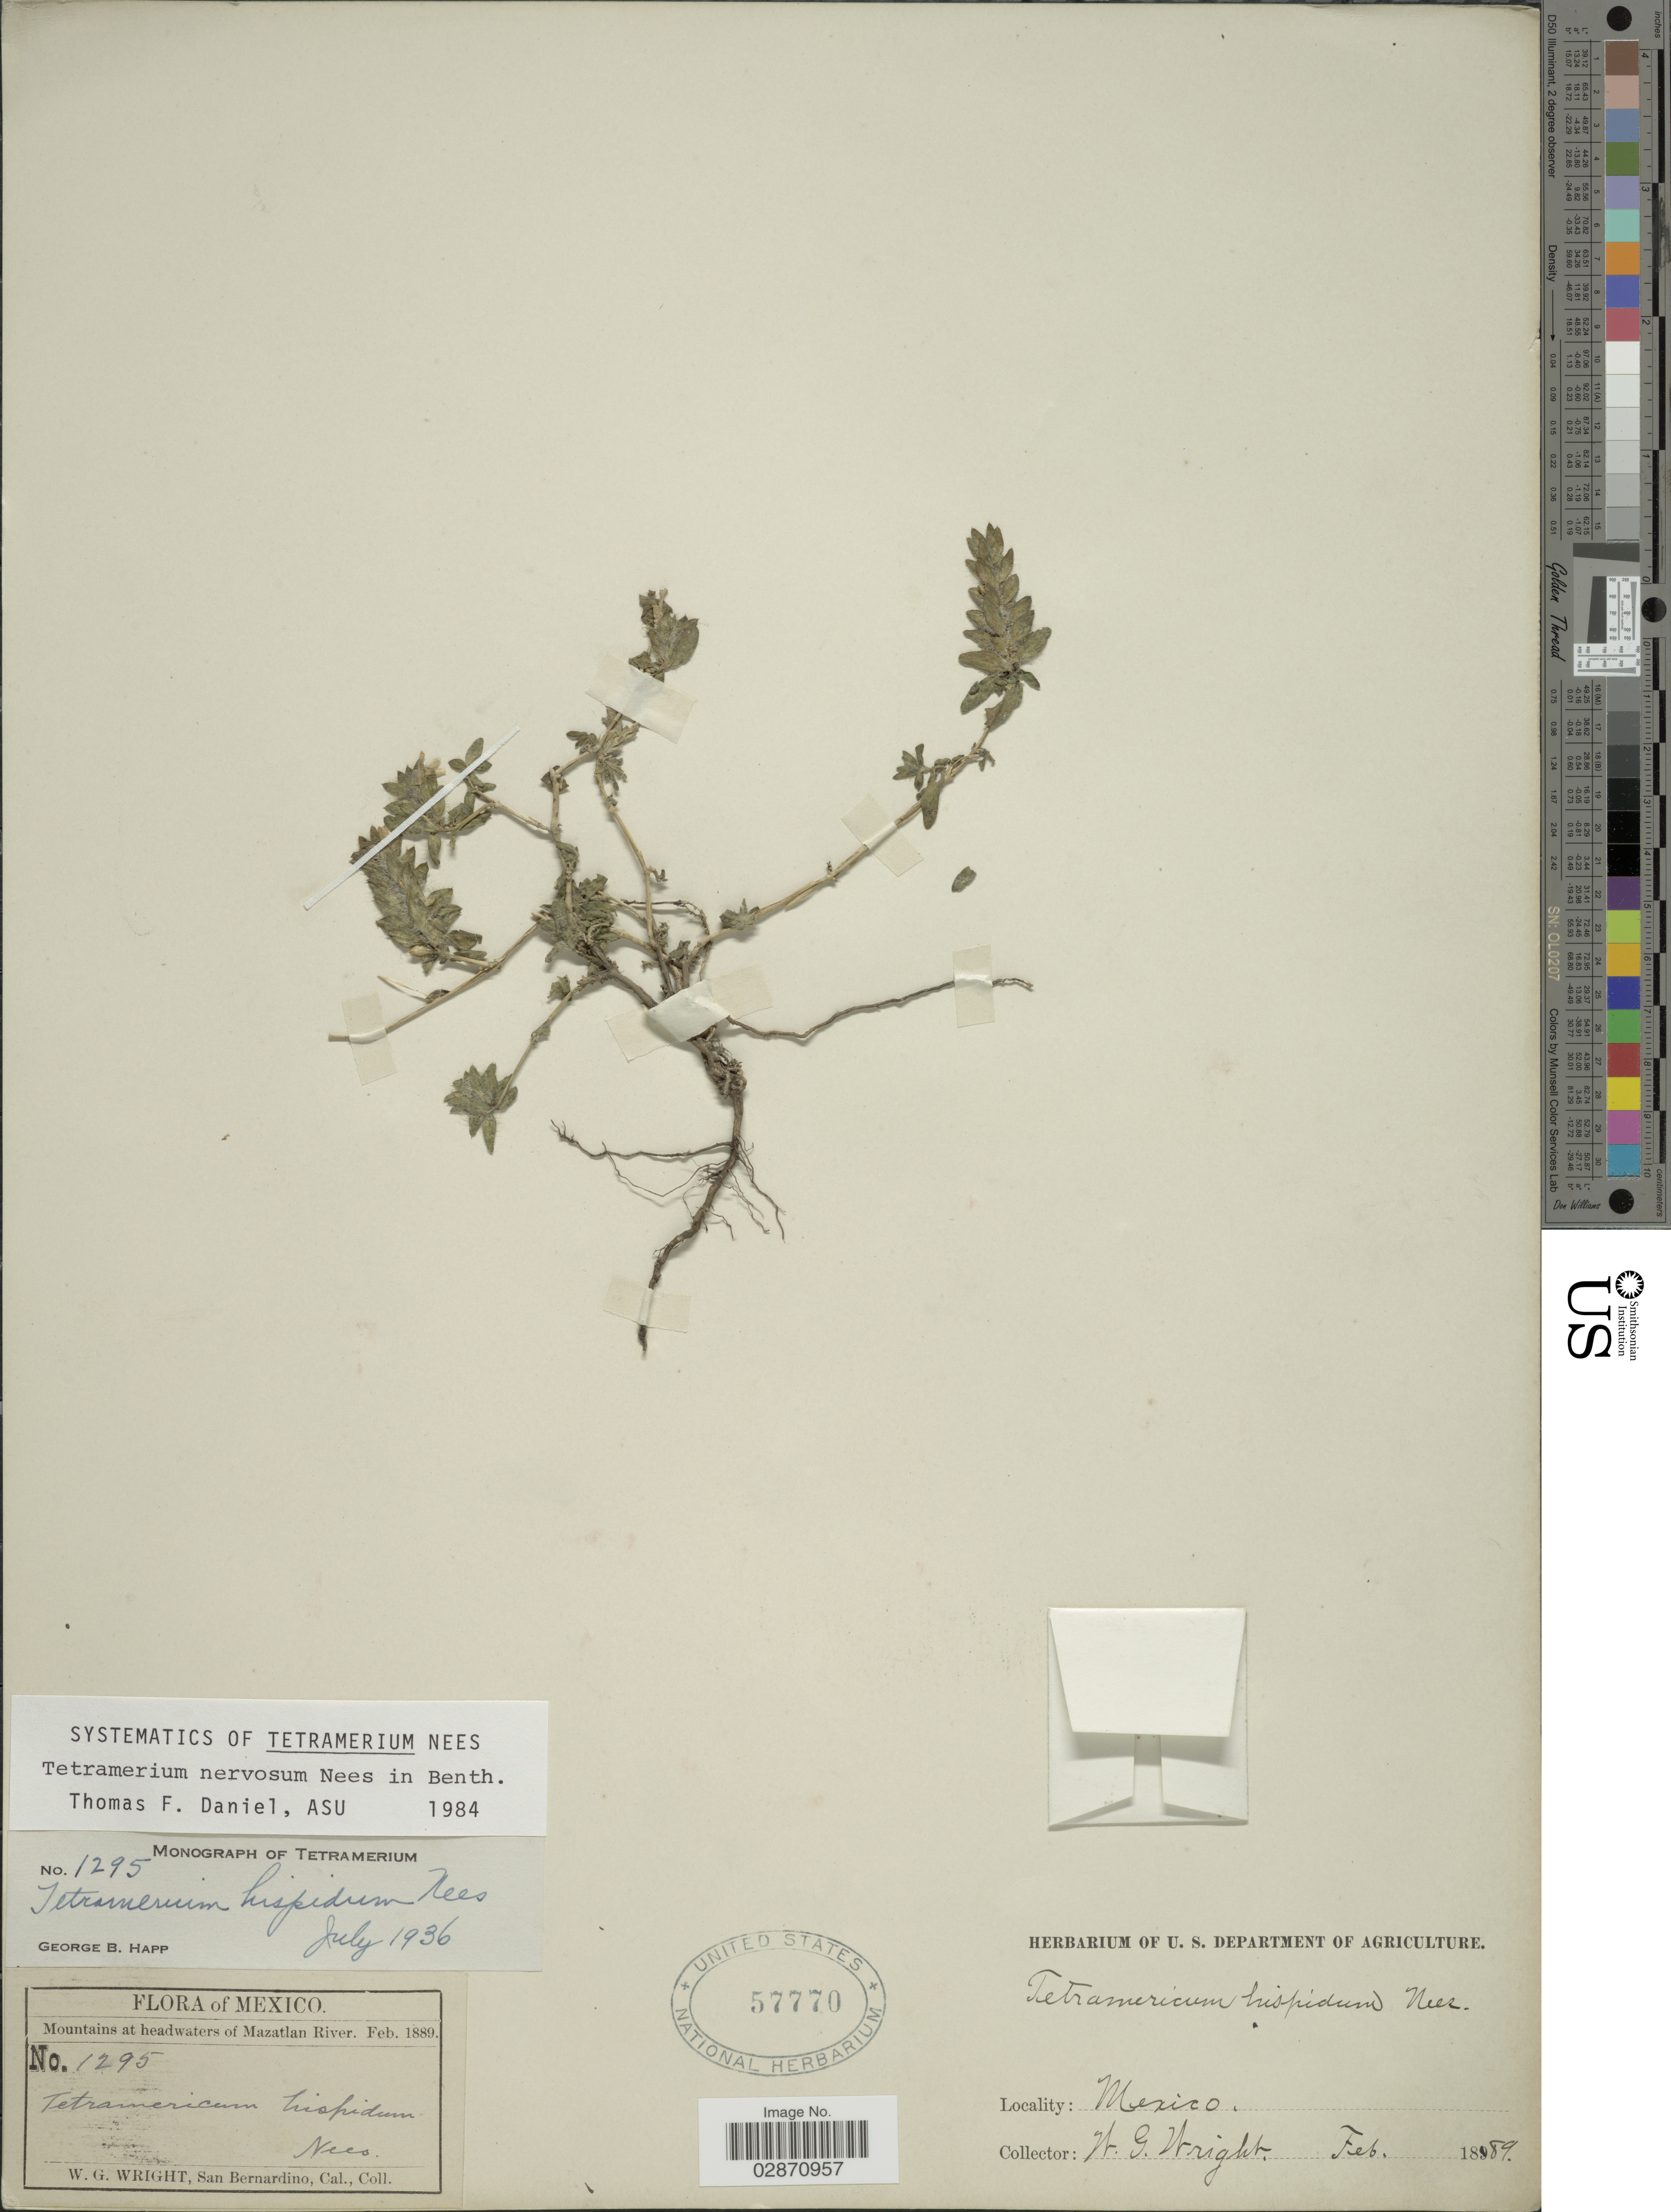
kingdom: Plantae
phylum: Tracheophyta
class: Magnoliopsida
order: Lamiales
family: Acanthaceae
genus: Tetramerium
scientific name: Tetramerium nervosum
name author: Nees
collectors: W. G. Wright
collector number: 1295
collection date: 1889-02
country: Mexico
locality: Mountains at headwaters of Mazatlan River.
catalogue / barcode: US 57770